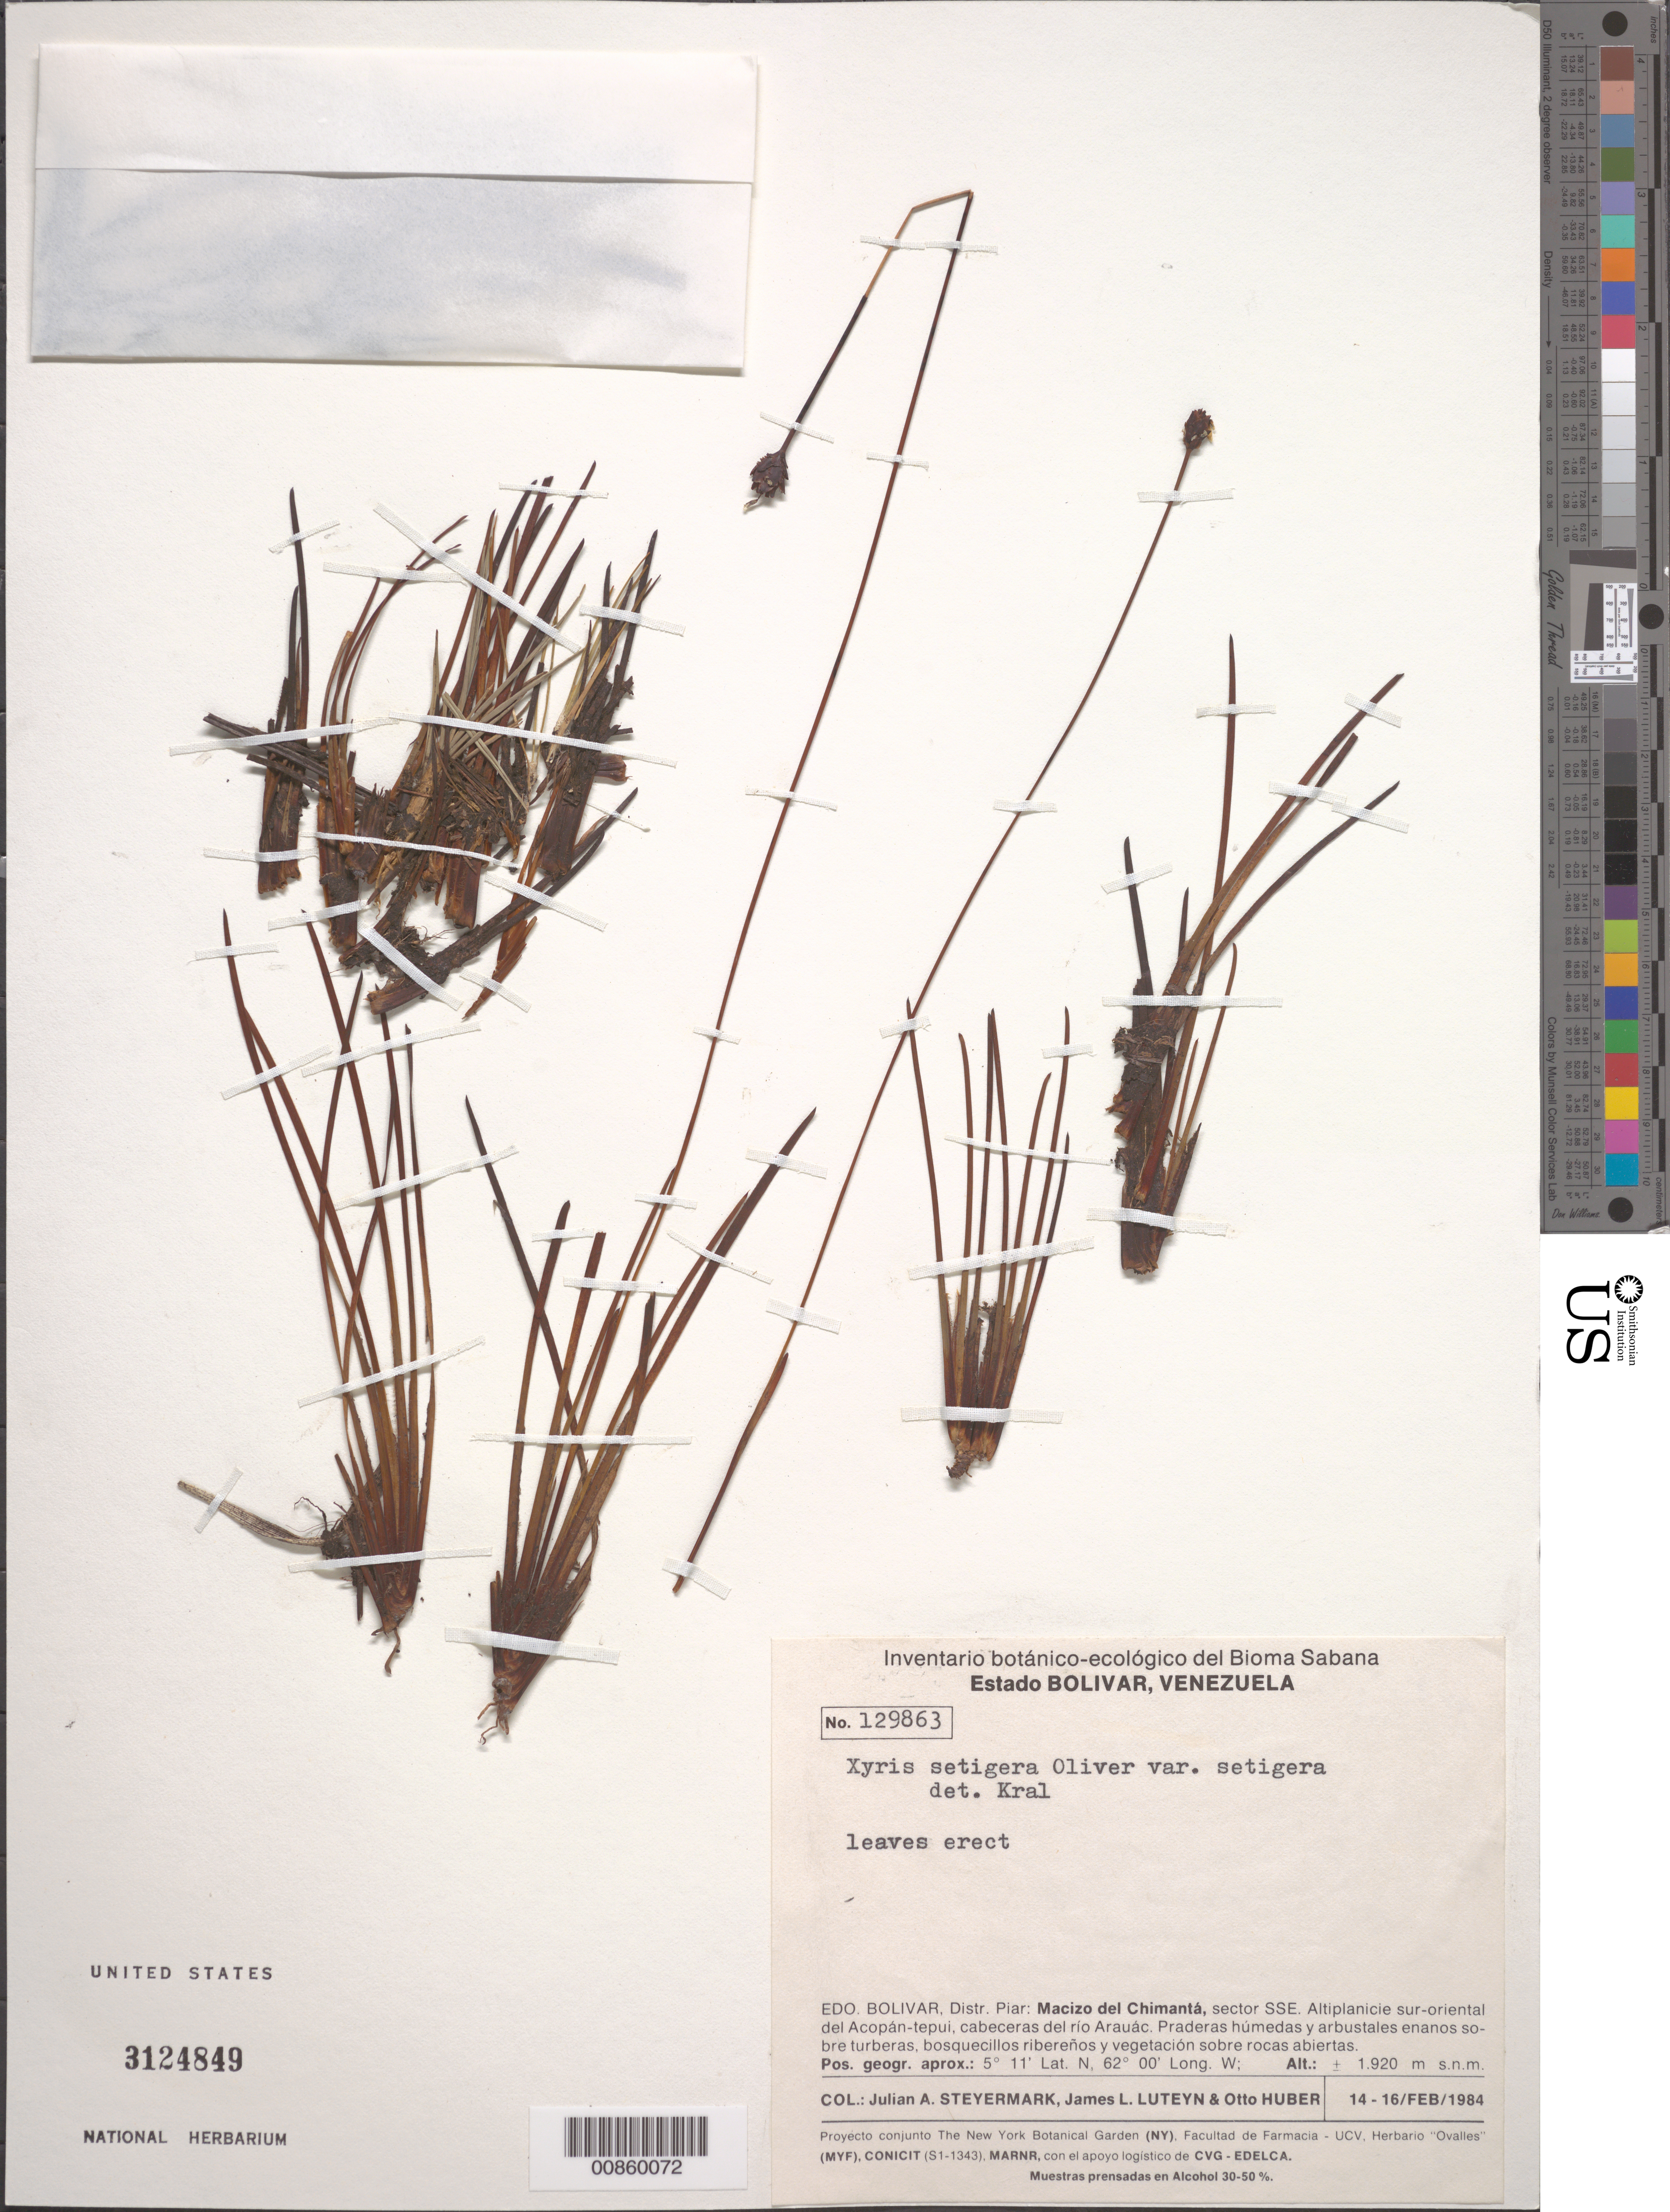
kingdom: Plantae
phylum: Tracheophyta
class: Liliopsida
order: Poales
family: Xyridaceae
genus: Xyris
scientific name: Xyris setigera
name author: Oliv.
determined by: Kral, Robert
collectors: J. Steyermark, J. L. Luteyn & O. Huber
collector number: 129863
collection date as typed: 14-Feb-84 to 16-Feb-84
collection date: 1984-02-14/1984-02-16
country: Venezuela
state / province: Bolívar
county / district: Piar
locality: Macizo del Chimantá, sector SSE. Altiplanicie sur-oriental del Acopán-tepuí; cabeceras del río Arauác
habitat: Praderas húmedas y arbustales enanos sbore turberas; bosquecillos ribereños y vegetación sobre rocas abiertas.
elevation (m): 1920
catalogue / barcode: US 3124849